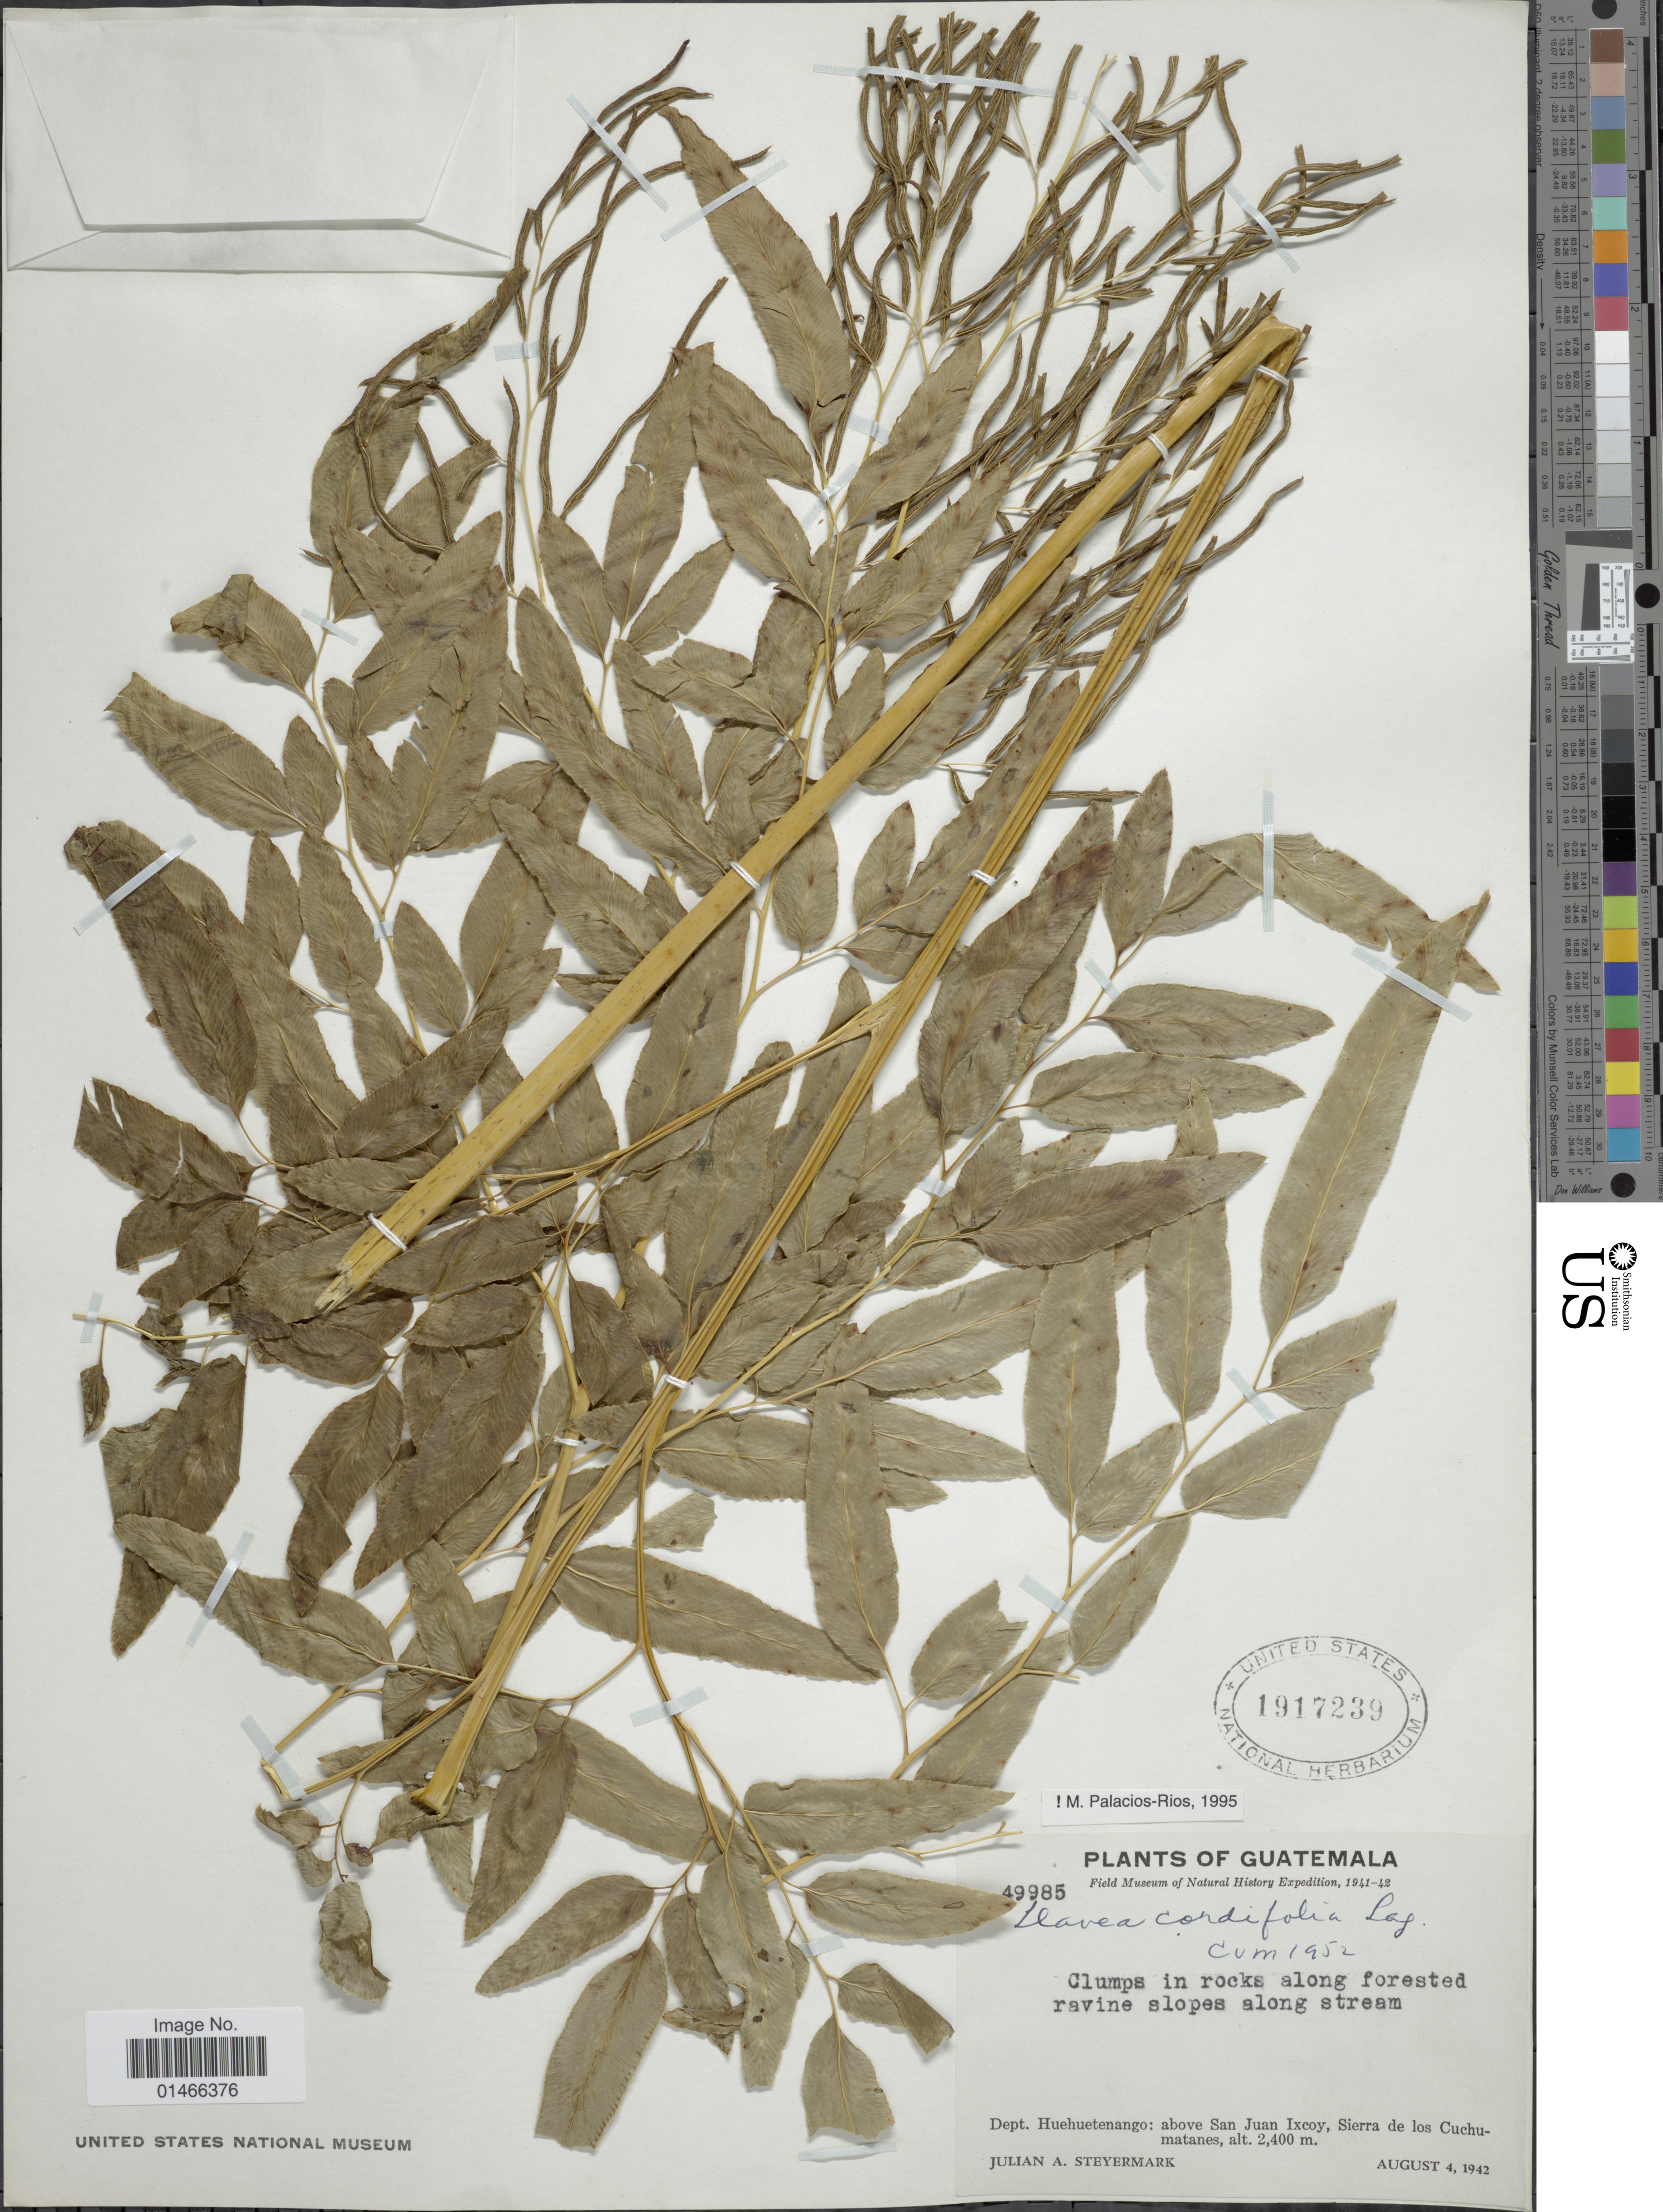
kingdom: Plantae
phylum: Tracheophyta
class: Polypodiopsida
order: Polypodiales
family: Pteridaceae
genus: Llavea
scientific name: Llavea cordifolia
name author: Lag.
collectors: J. Steyermark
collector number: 49985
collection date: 1942-08-04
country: Guatemala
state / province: Huehuetenango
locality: Dept. Huehuetenango: above San Juan Ixcoy, Sierra de los Cuchumatanes.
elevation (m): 2400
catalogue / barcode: US 1917239